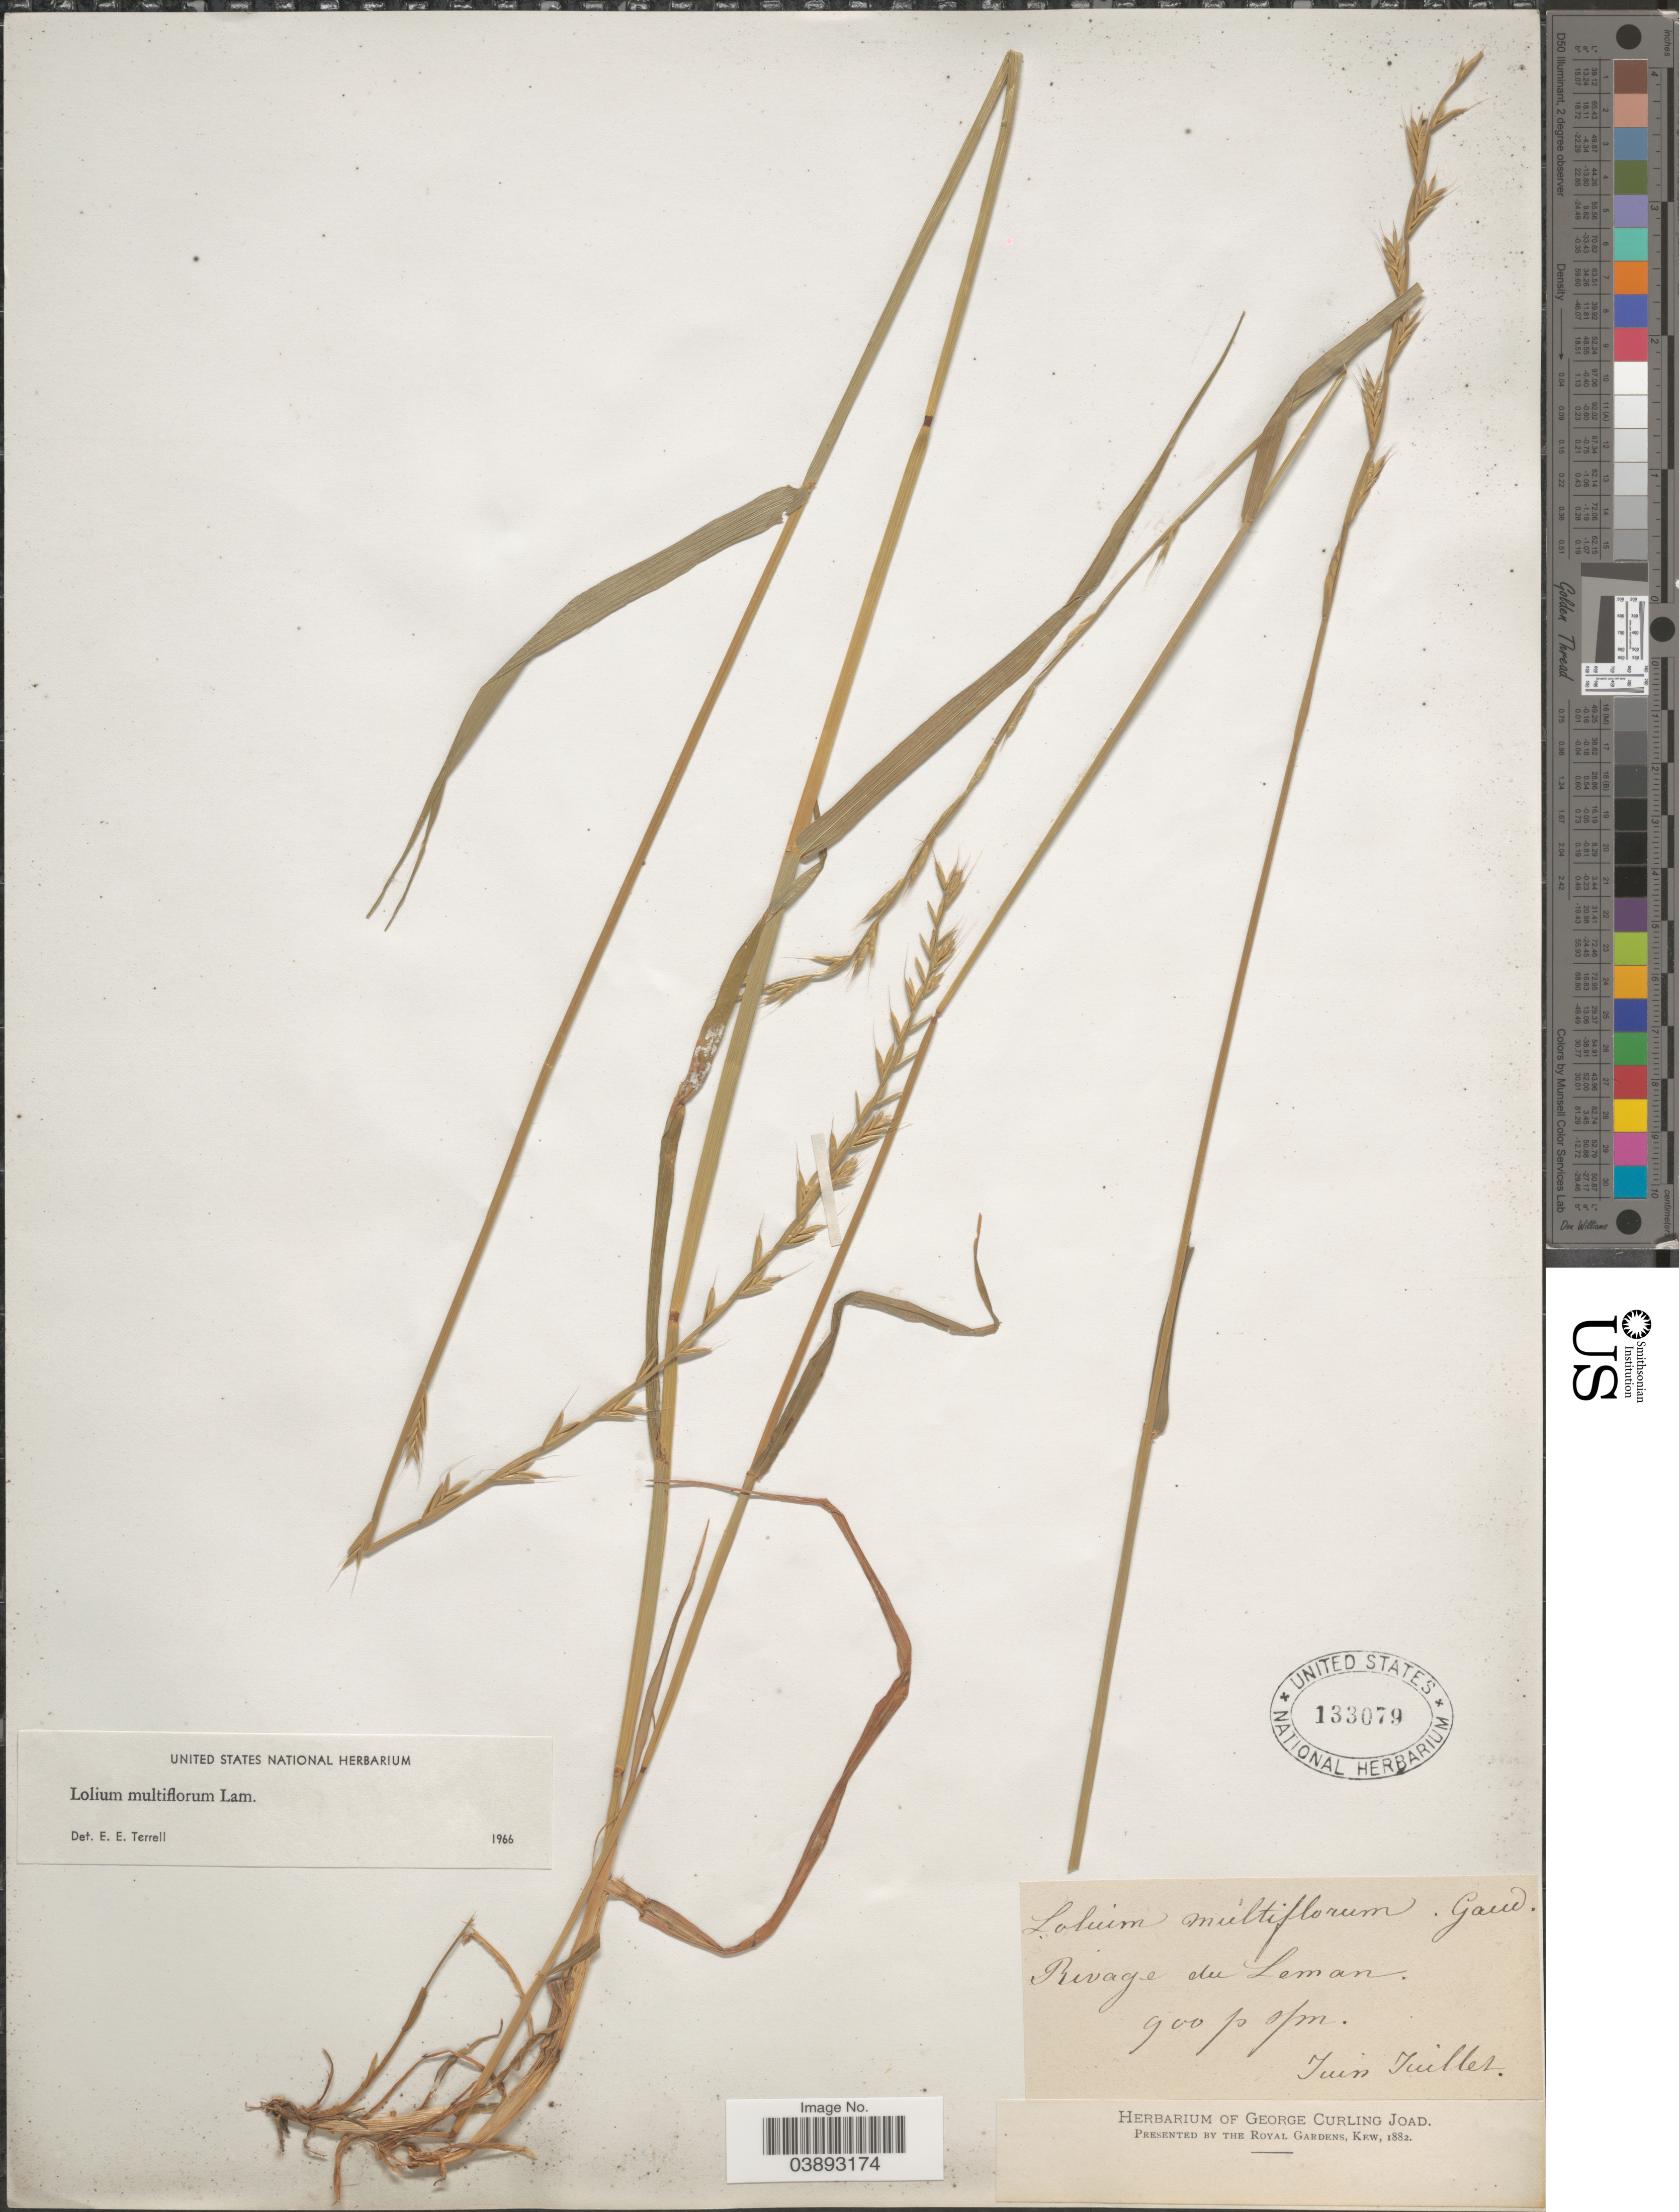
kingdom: Plantae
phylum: Tracheophyta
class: Liliopsida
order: Poales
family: Poaceae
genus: Lolium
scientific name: Lolium multiflorum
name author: Lam.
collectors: ex herb. George Curling Joad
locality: Rivage du Leman.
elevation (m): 900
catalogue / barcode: US 133079